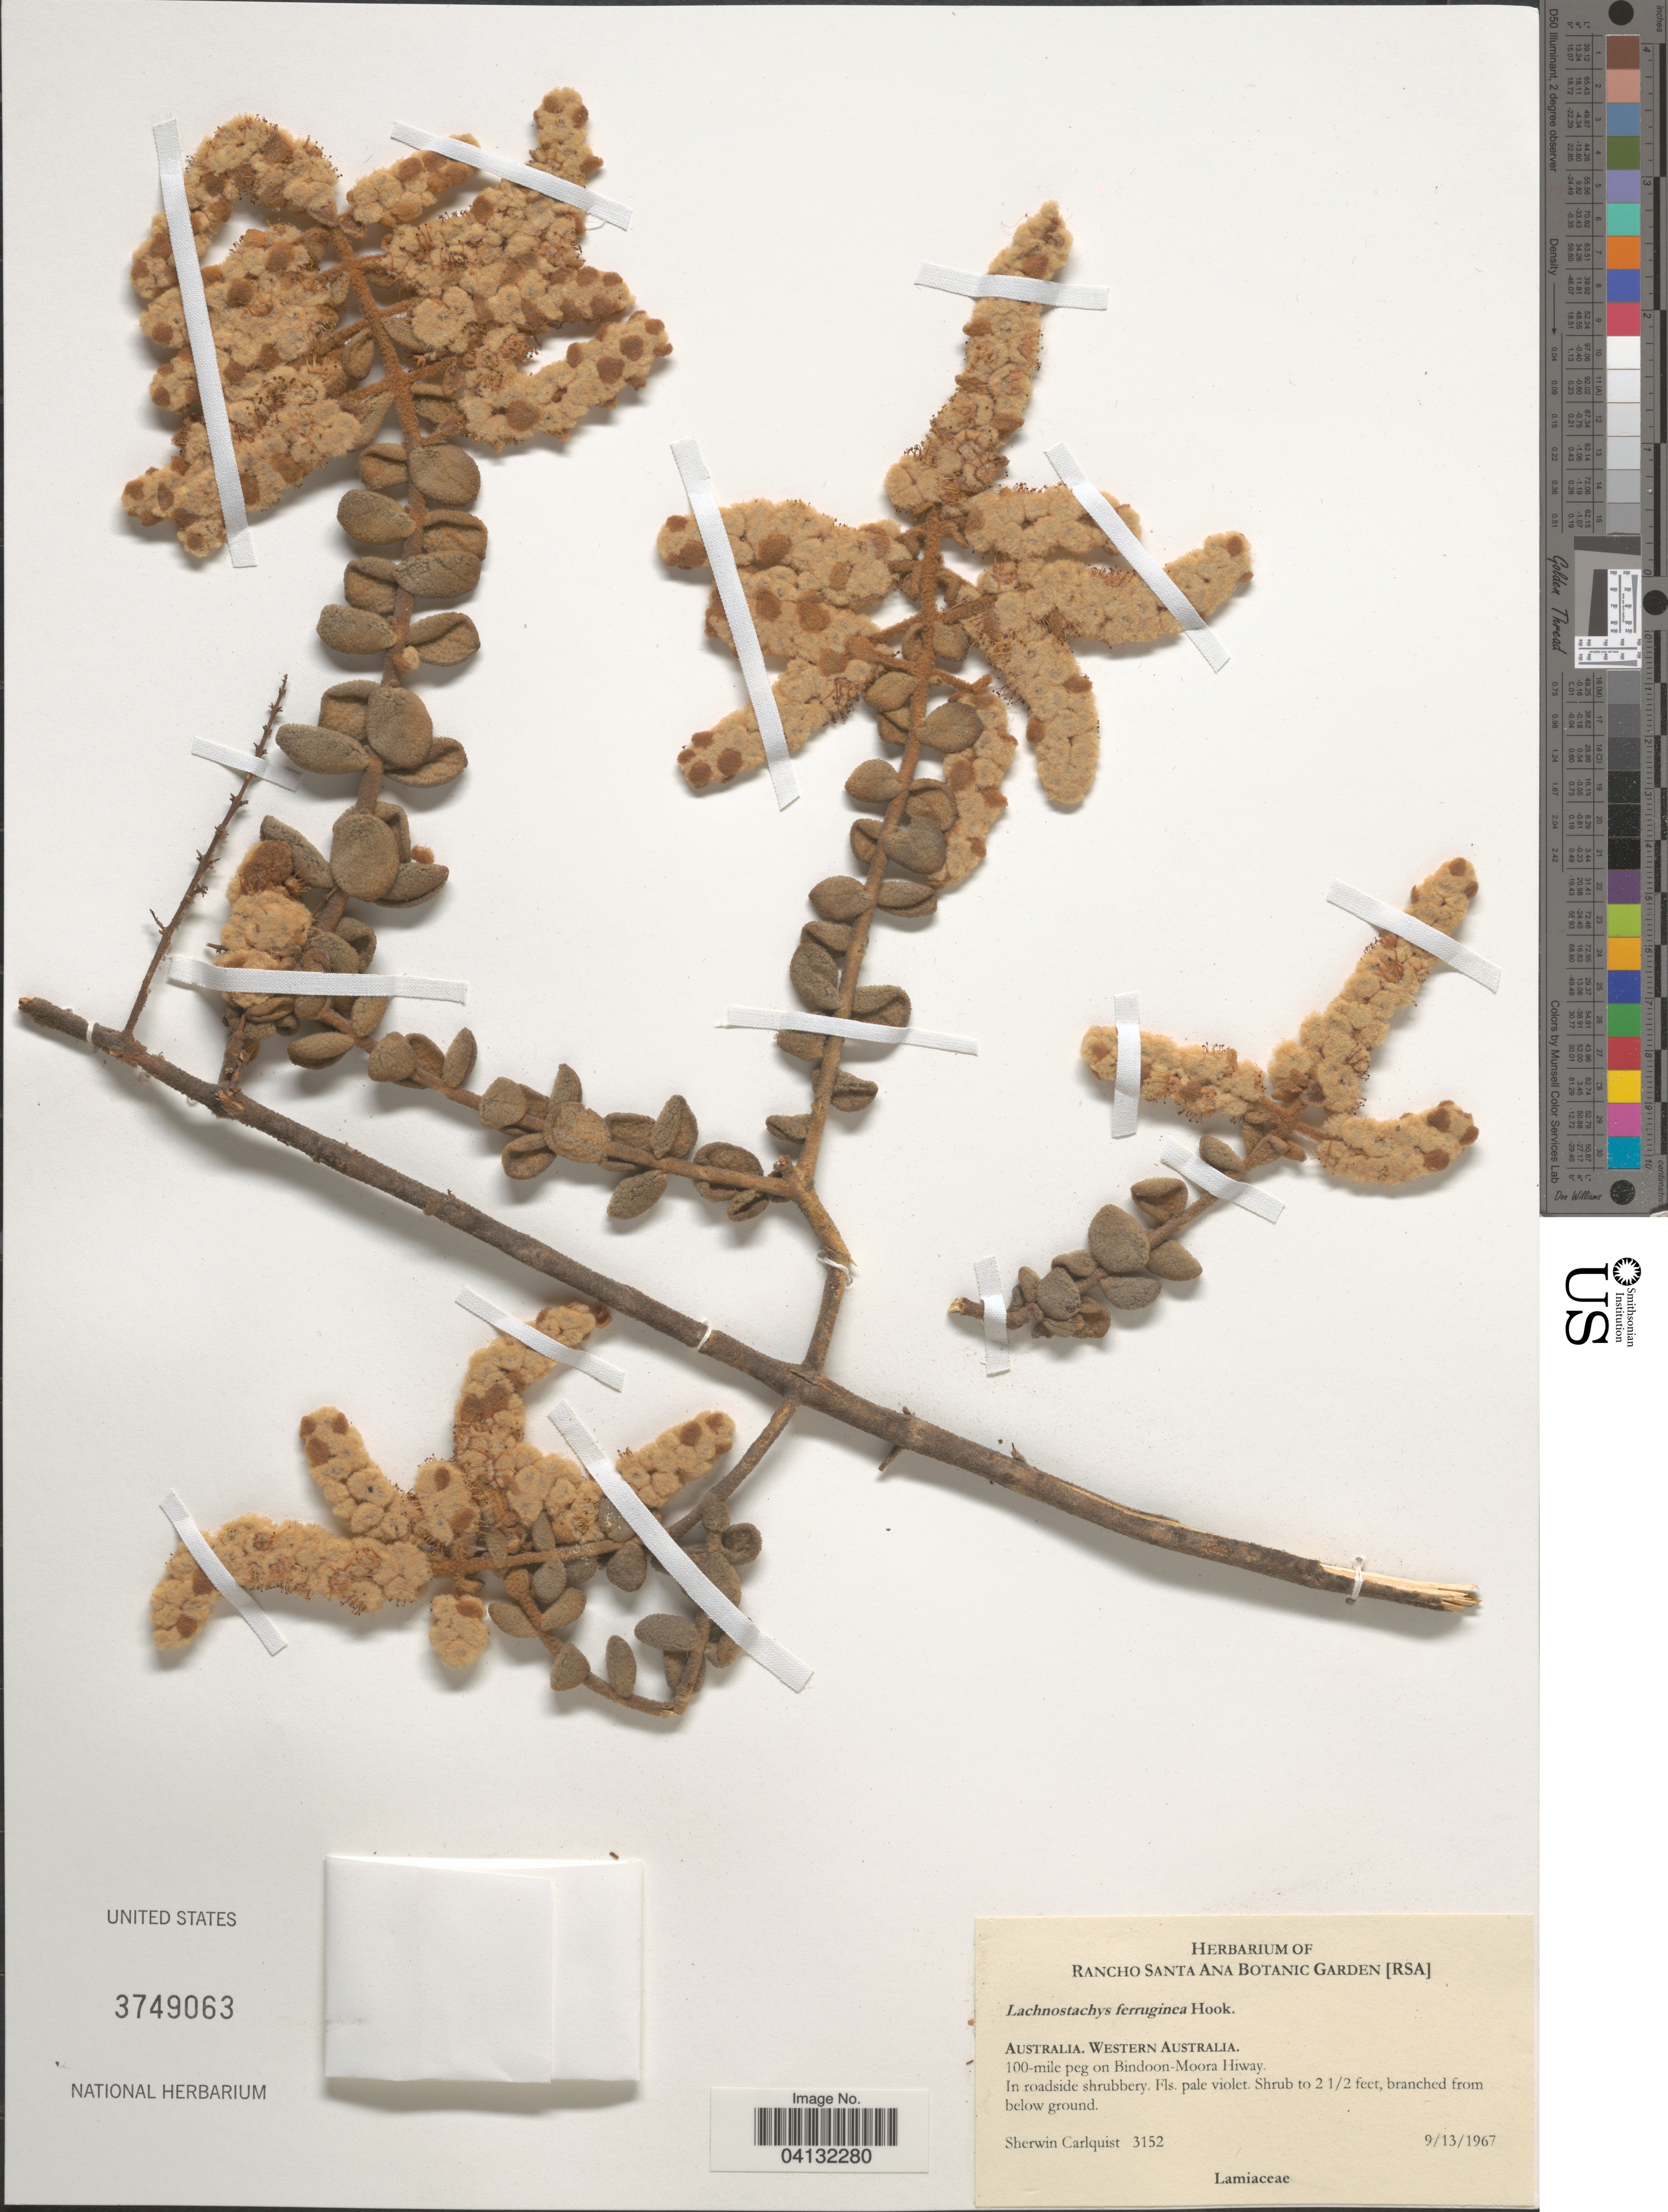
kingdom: Plantae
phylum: Tracheophyta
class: Magnoliopsida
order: Lamiales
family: Lamiaceae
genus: Lachnostachys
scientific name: Lachnostachys ferruginea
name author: Hook.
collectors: S. Carlquist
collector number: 3152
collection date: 1967-09-13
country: Australia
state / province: Western Australia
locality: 100-mile peg on Bindoon-Moora Hiway.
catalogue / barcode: US 3749063